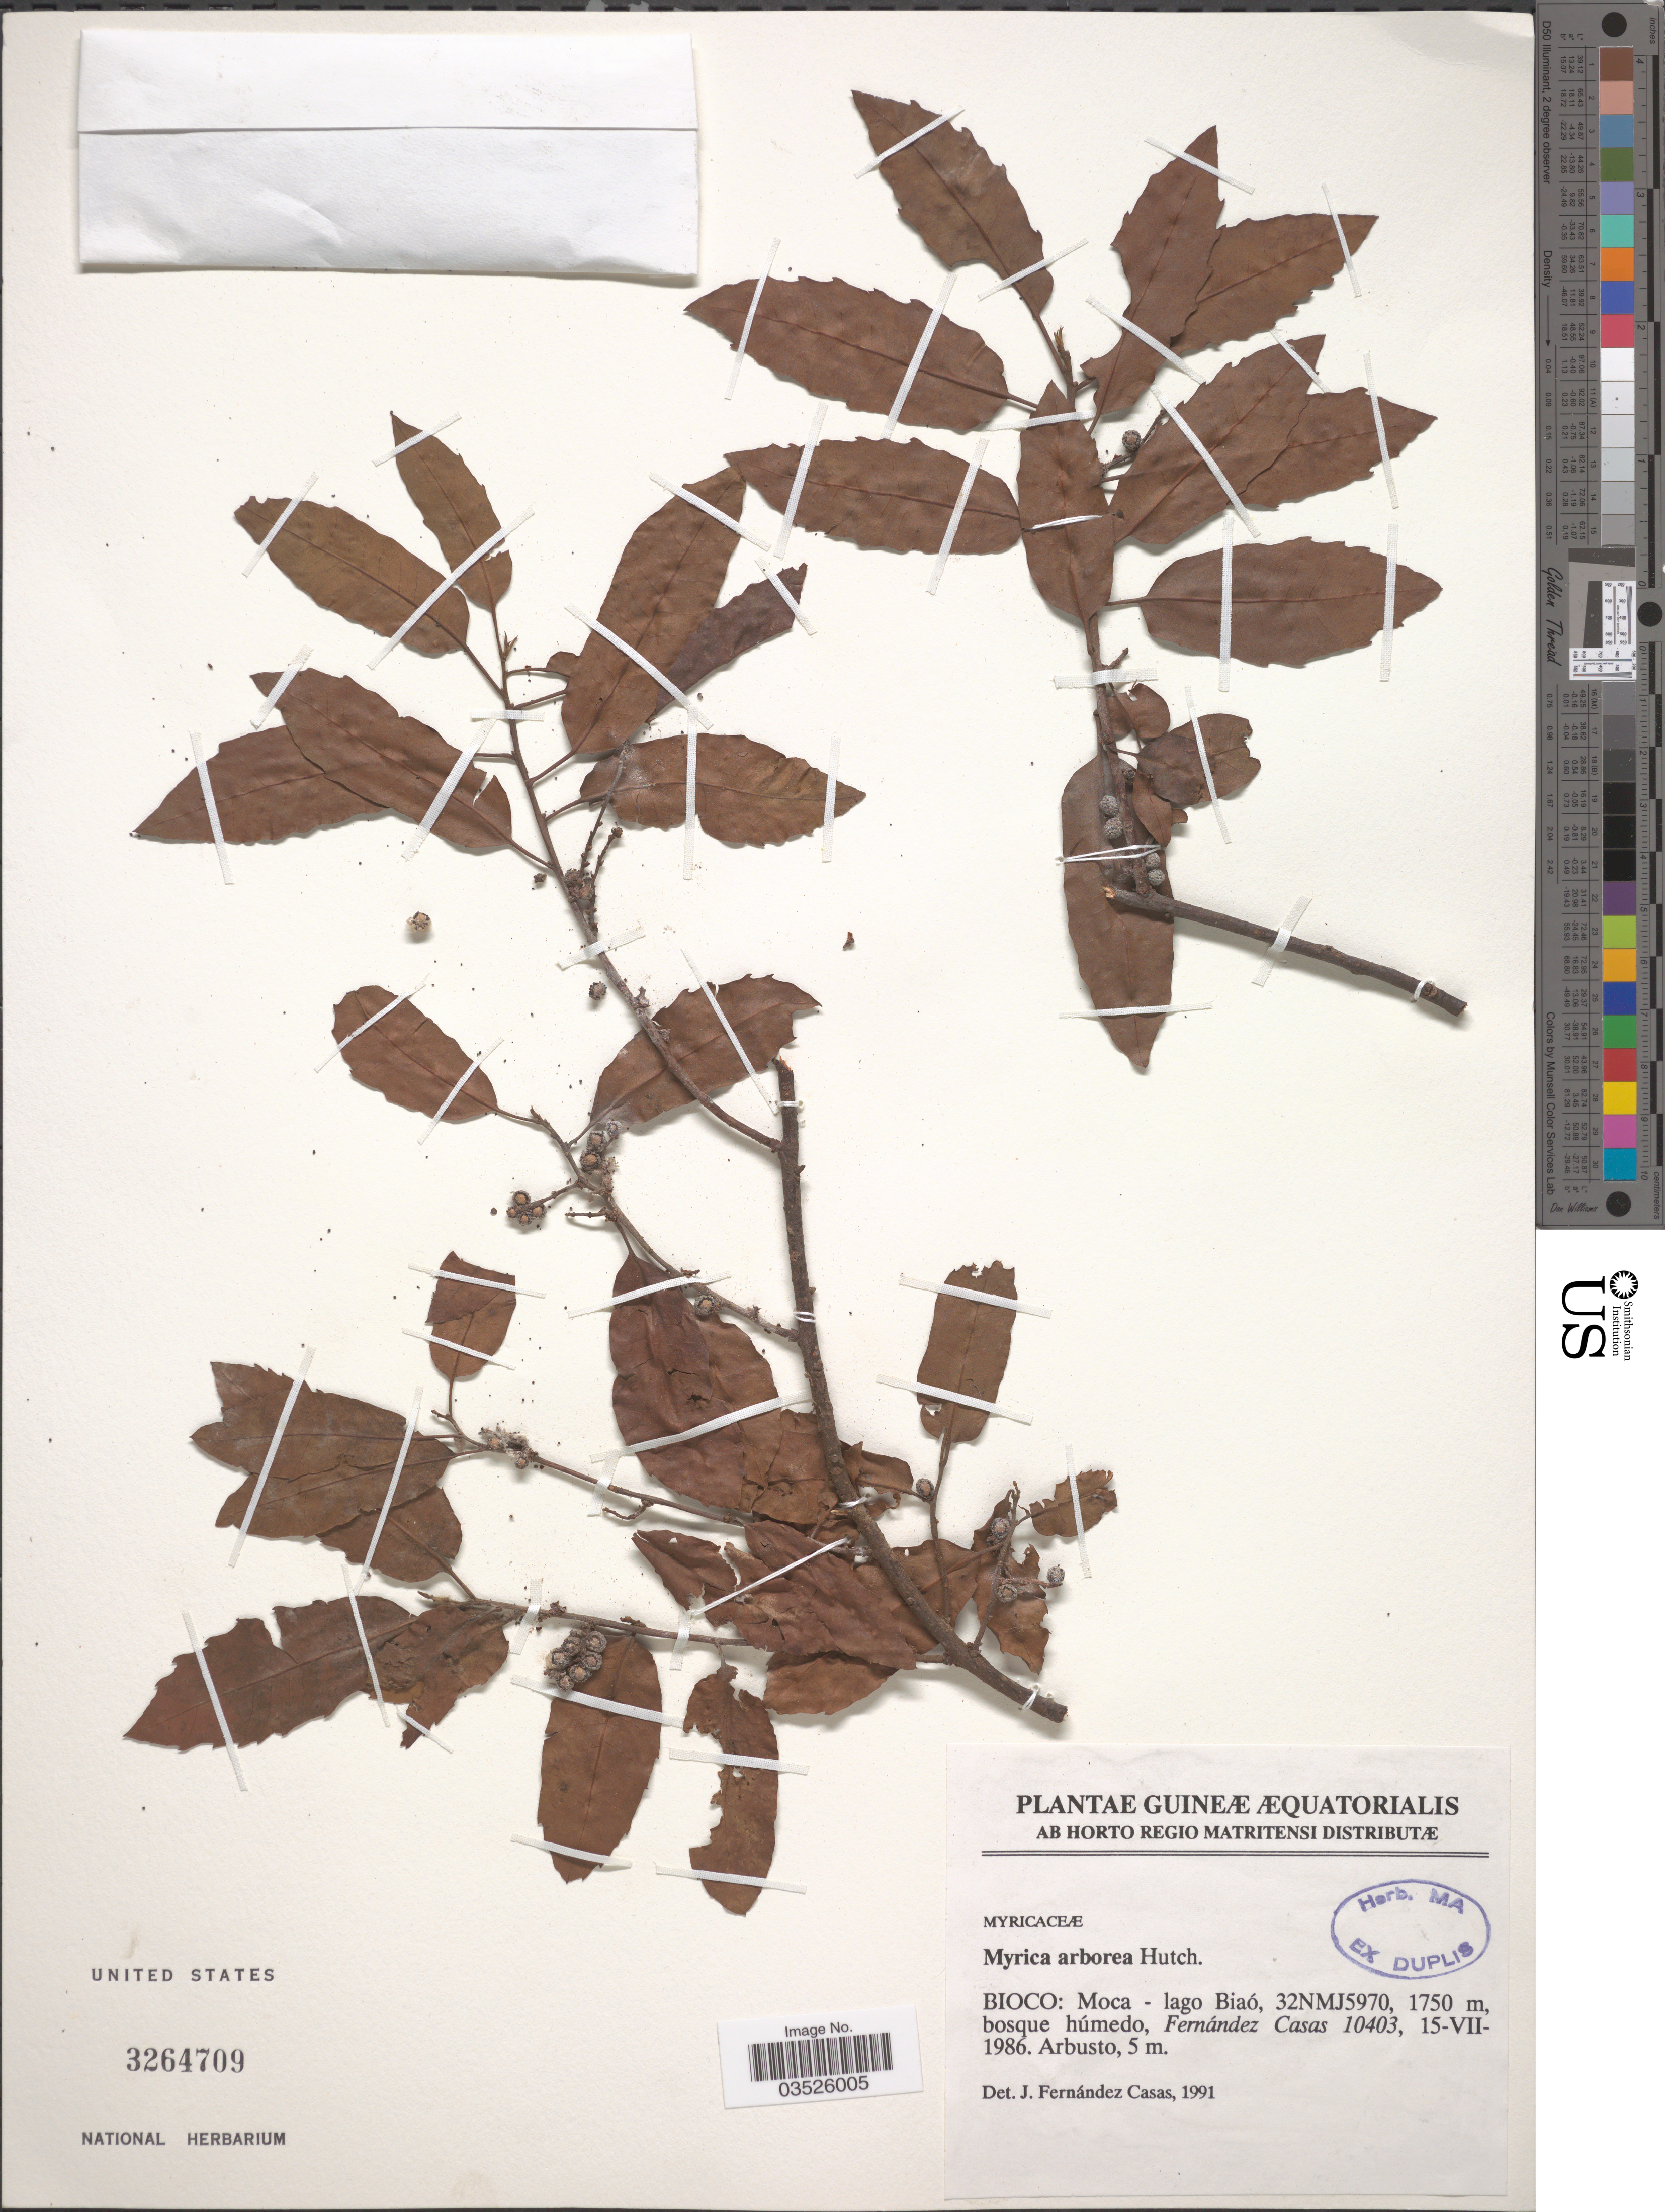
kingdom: Plantae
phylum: Tracheophyta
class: Magnoliopsida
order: Fagales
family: Myricaceae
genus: Morella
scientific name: Morella arborea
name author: (Hutch.) Cheek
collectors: F. Casas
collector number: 10403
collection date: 1986-07-15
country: Equatorial Guinea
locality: Bioco: Moca - lago Biaó, 32NMJ5970.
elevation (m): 1750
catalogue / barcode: US 3264709